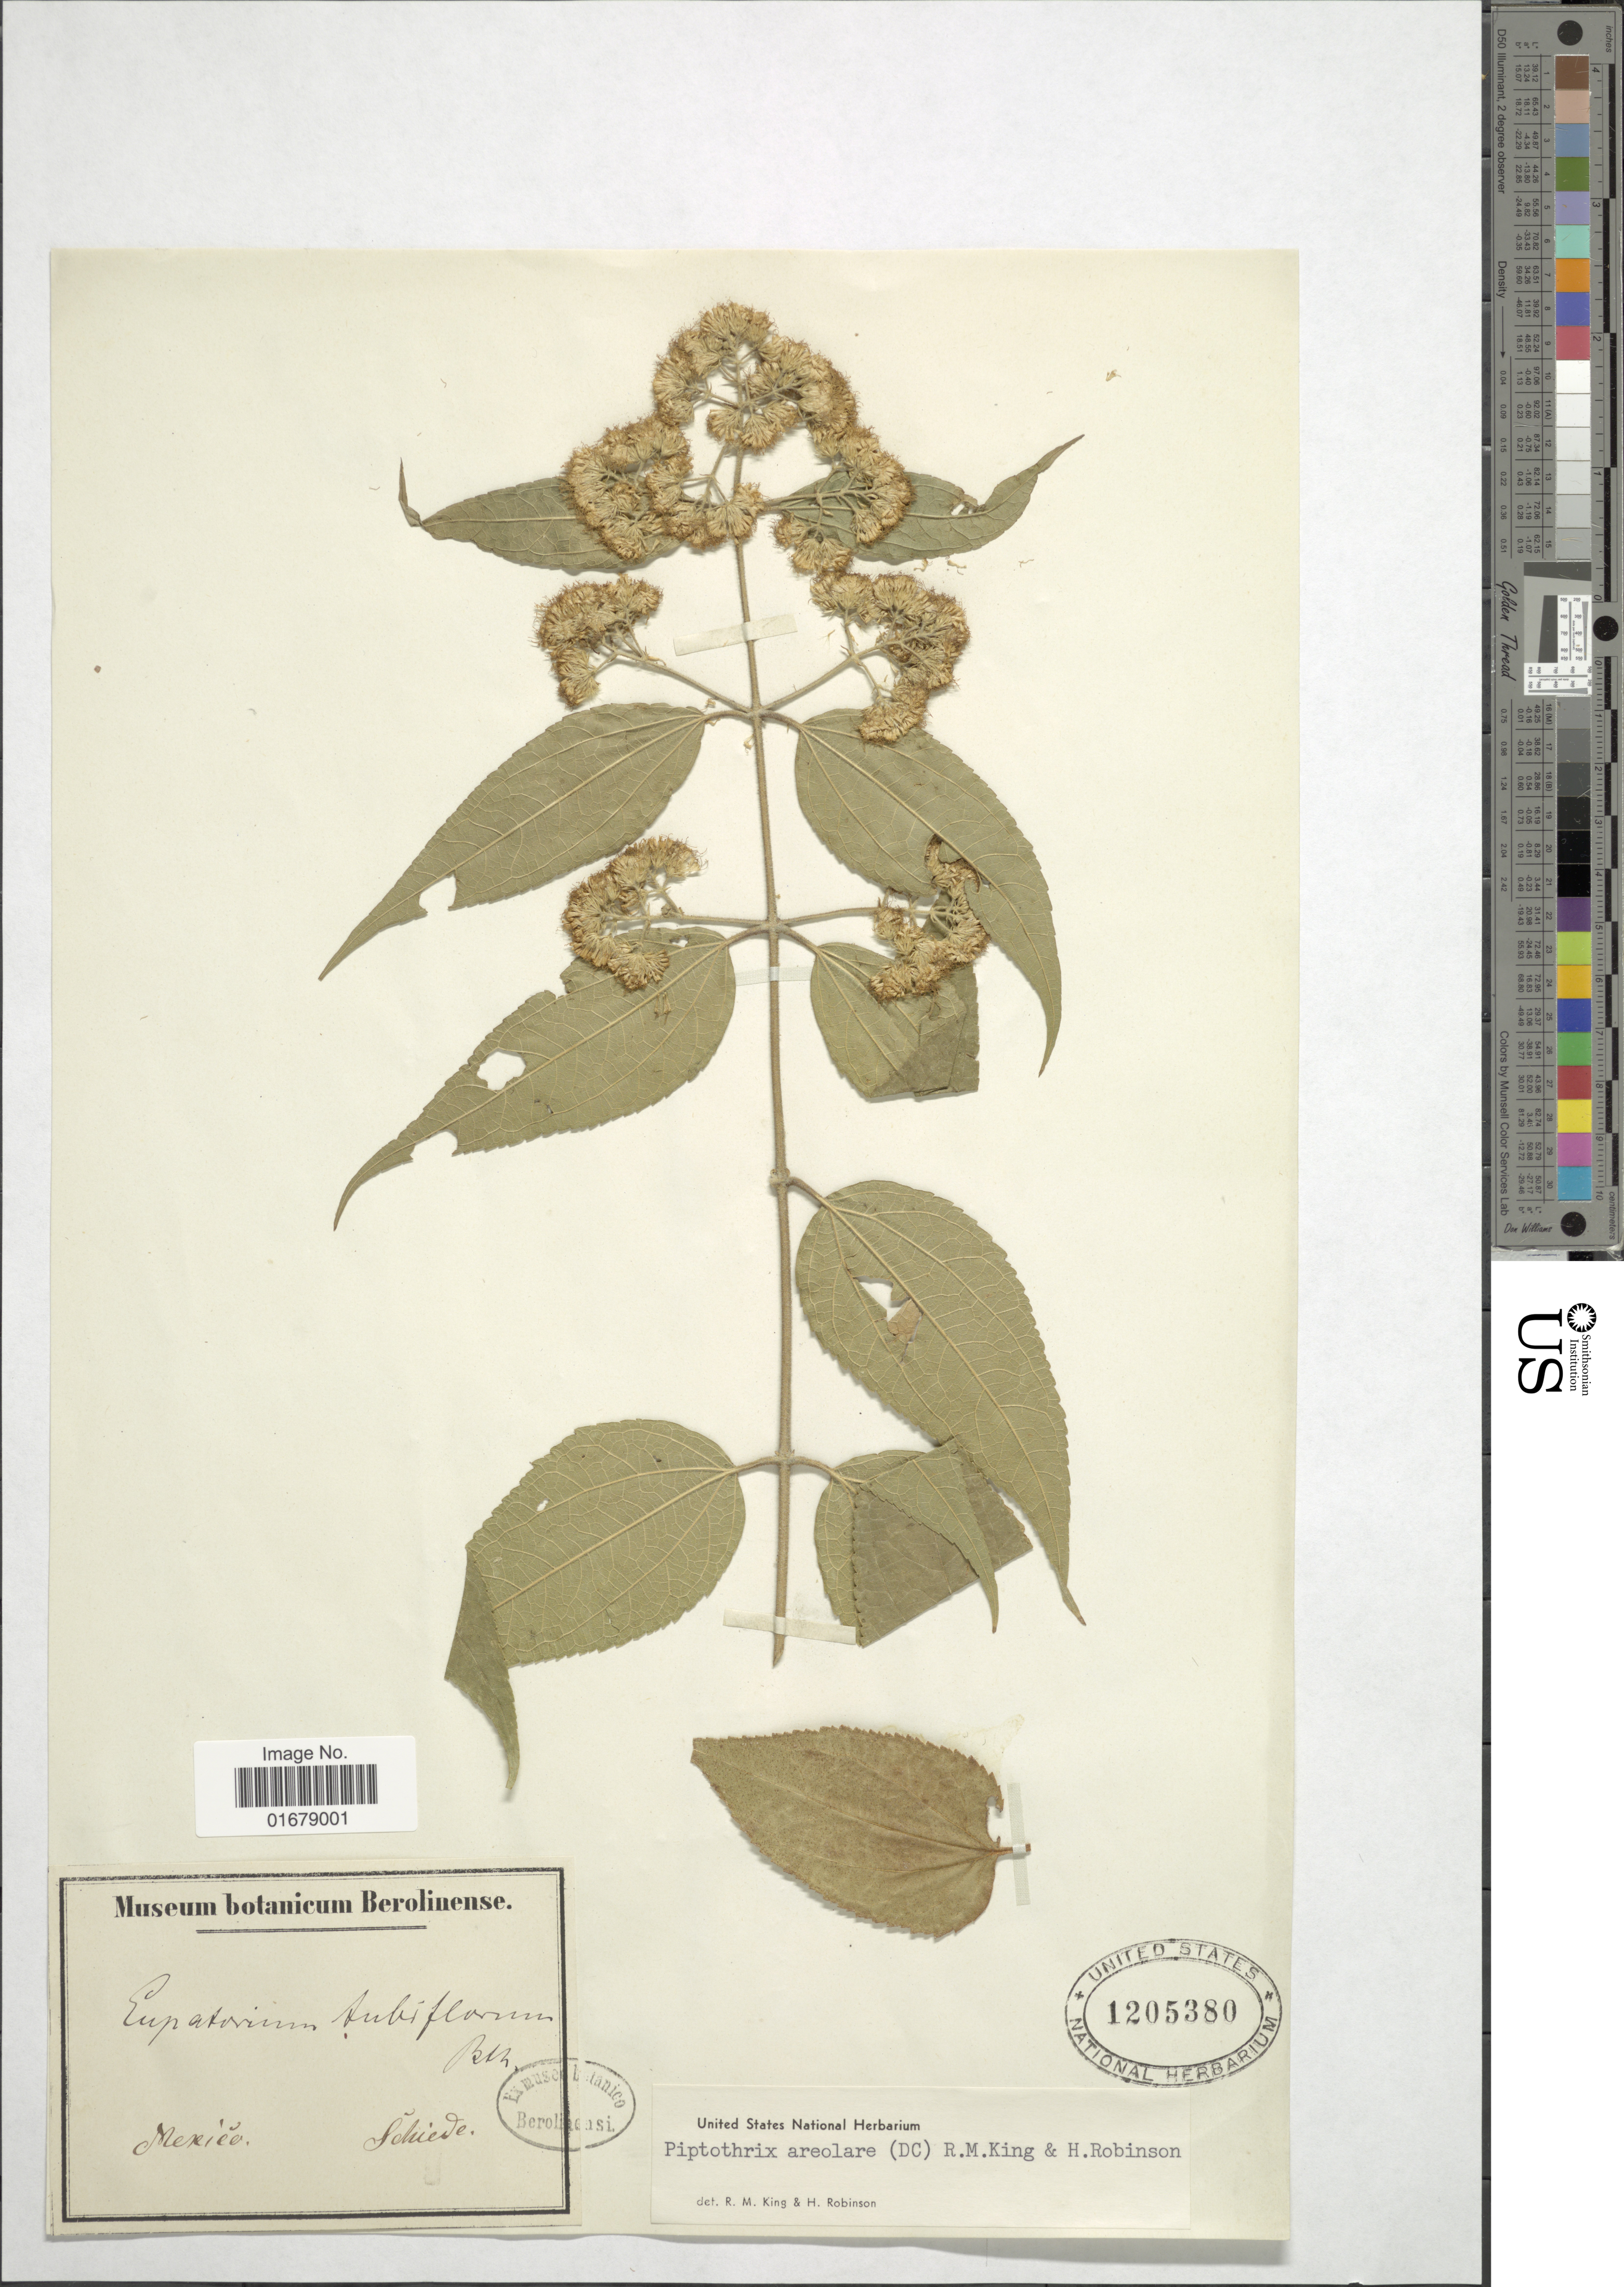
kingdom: Plantae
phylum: Tracheophyta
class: Magnoliopsida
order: Asterales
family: Asteraceae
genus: Piptothrix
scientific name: Piptothrix areolaris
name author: (DC.) R.M. King & H. Rob.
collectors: Schiede, --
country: Mexico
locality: Mexico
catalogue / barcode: US 1205380